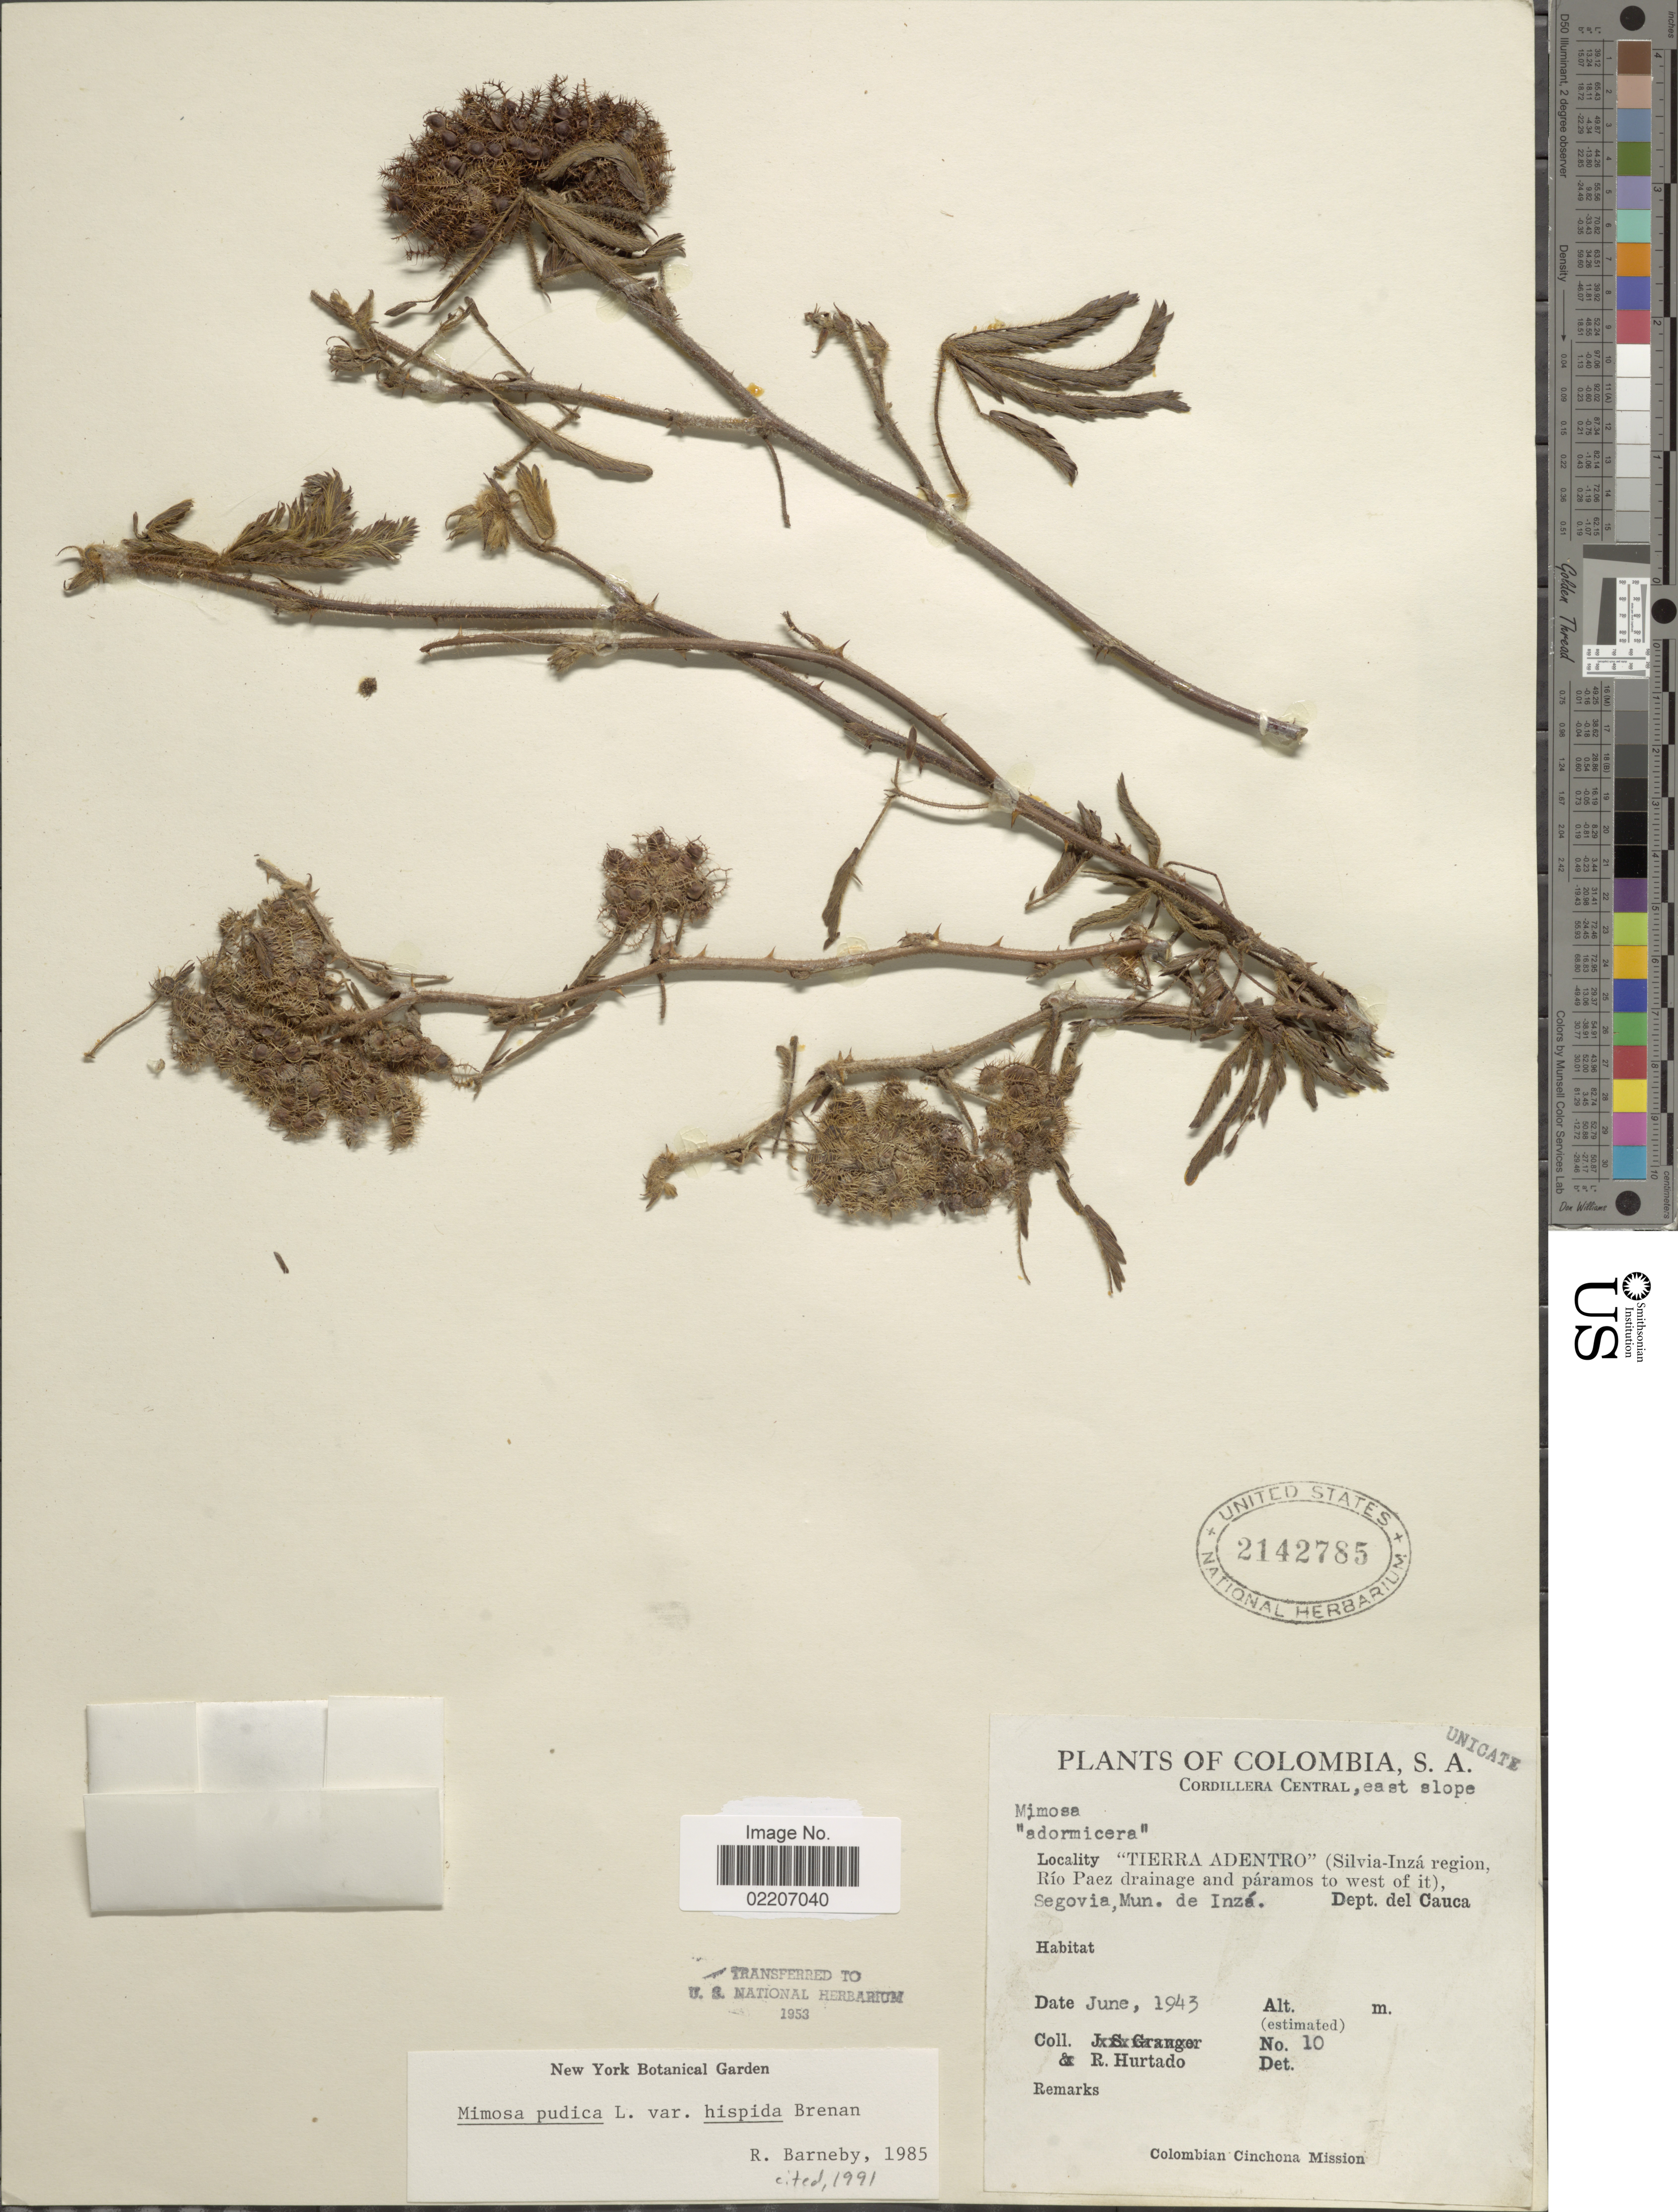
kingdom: Plantae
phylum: Tracheophyta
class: Magnoliopsida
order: Fabales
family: Fabaceae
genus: Mimosa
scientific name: Mimosa pudica var. hispida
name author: Brenan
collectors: R. Hurtado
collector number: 10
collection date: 1943-06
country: Colombia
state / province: Cauca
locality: Cordillera Central, east slope, Tierra Adentro (Silvia-Inza region, Rio Paez drainage and paramos to west of it), Segovia, Mun. de Inza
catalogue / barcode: US 2142785